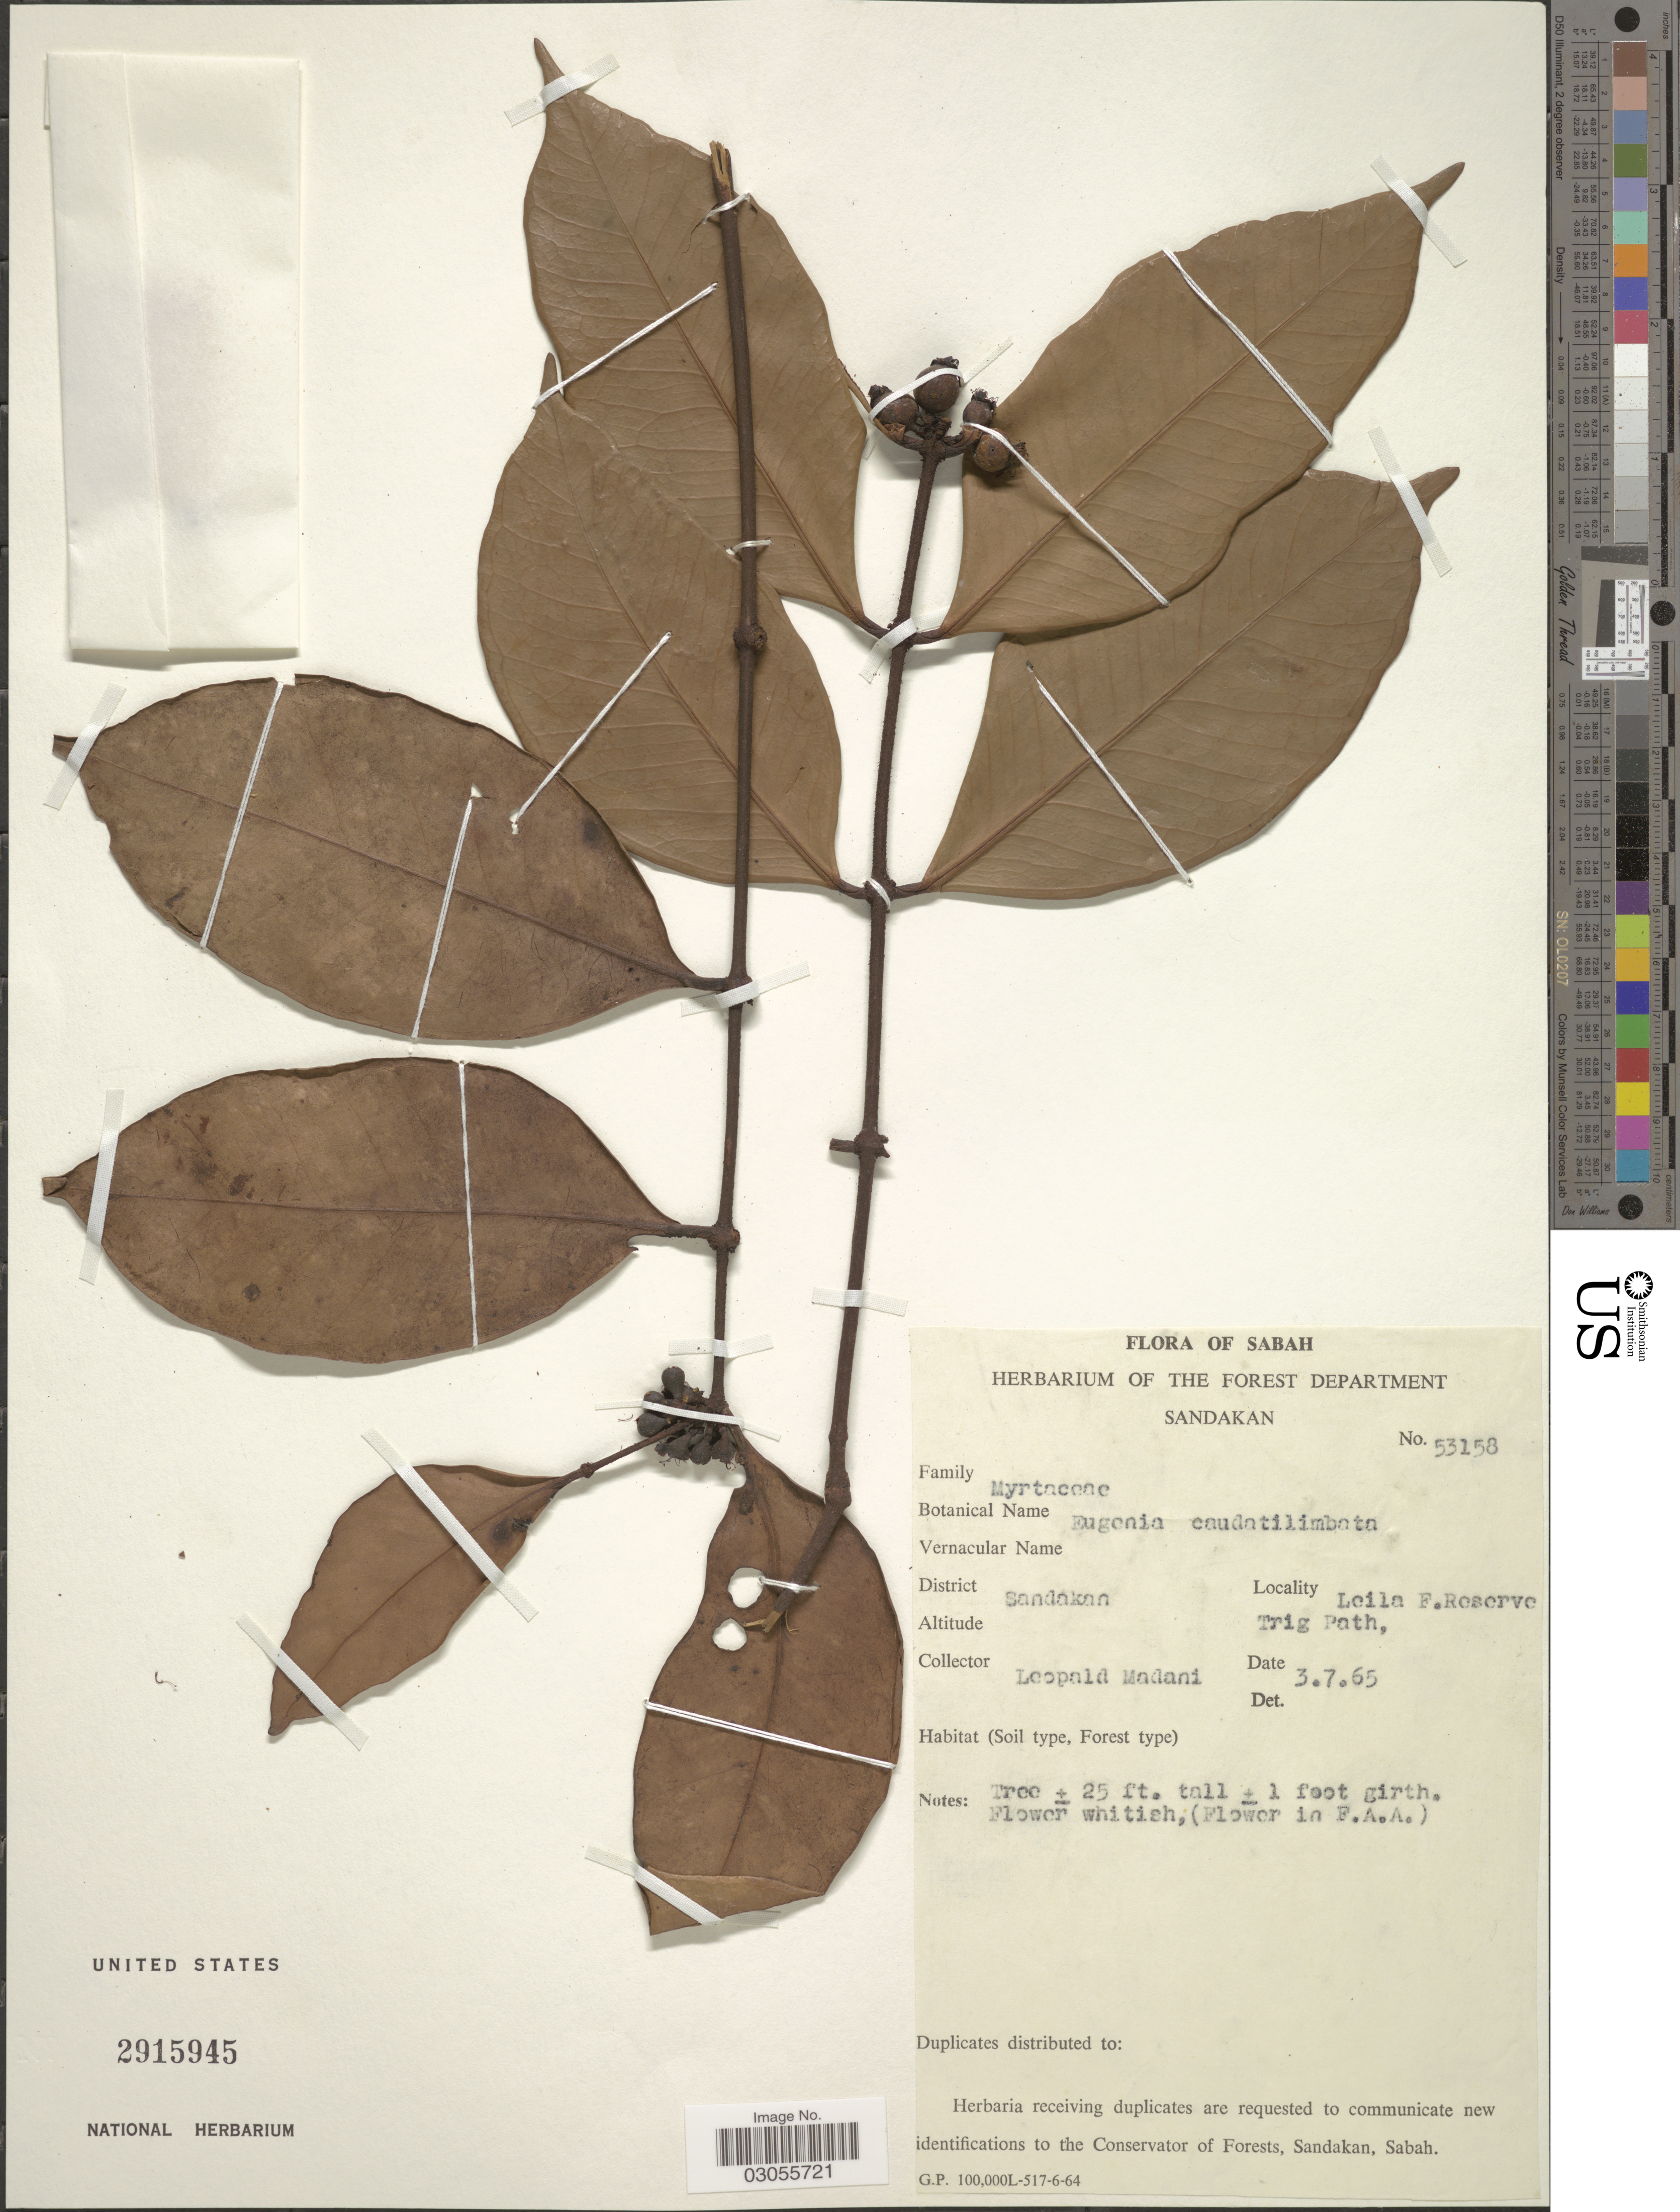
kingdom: Plantae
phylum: Tracheophyta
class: Magnoliopsida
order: Myrtales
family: Myrtaceae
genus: Syzygium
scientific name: Syzygium caudatilimbum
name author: (Merr.) Merr. & L.M. Perry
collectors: L. Madani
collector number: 53158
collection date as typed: Transcribed d/m/y: 3/7/65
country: Malaysia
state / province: Sabah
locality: District Sandakan. Leila F. Reserve Trig Path.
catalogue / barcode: US 2915945